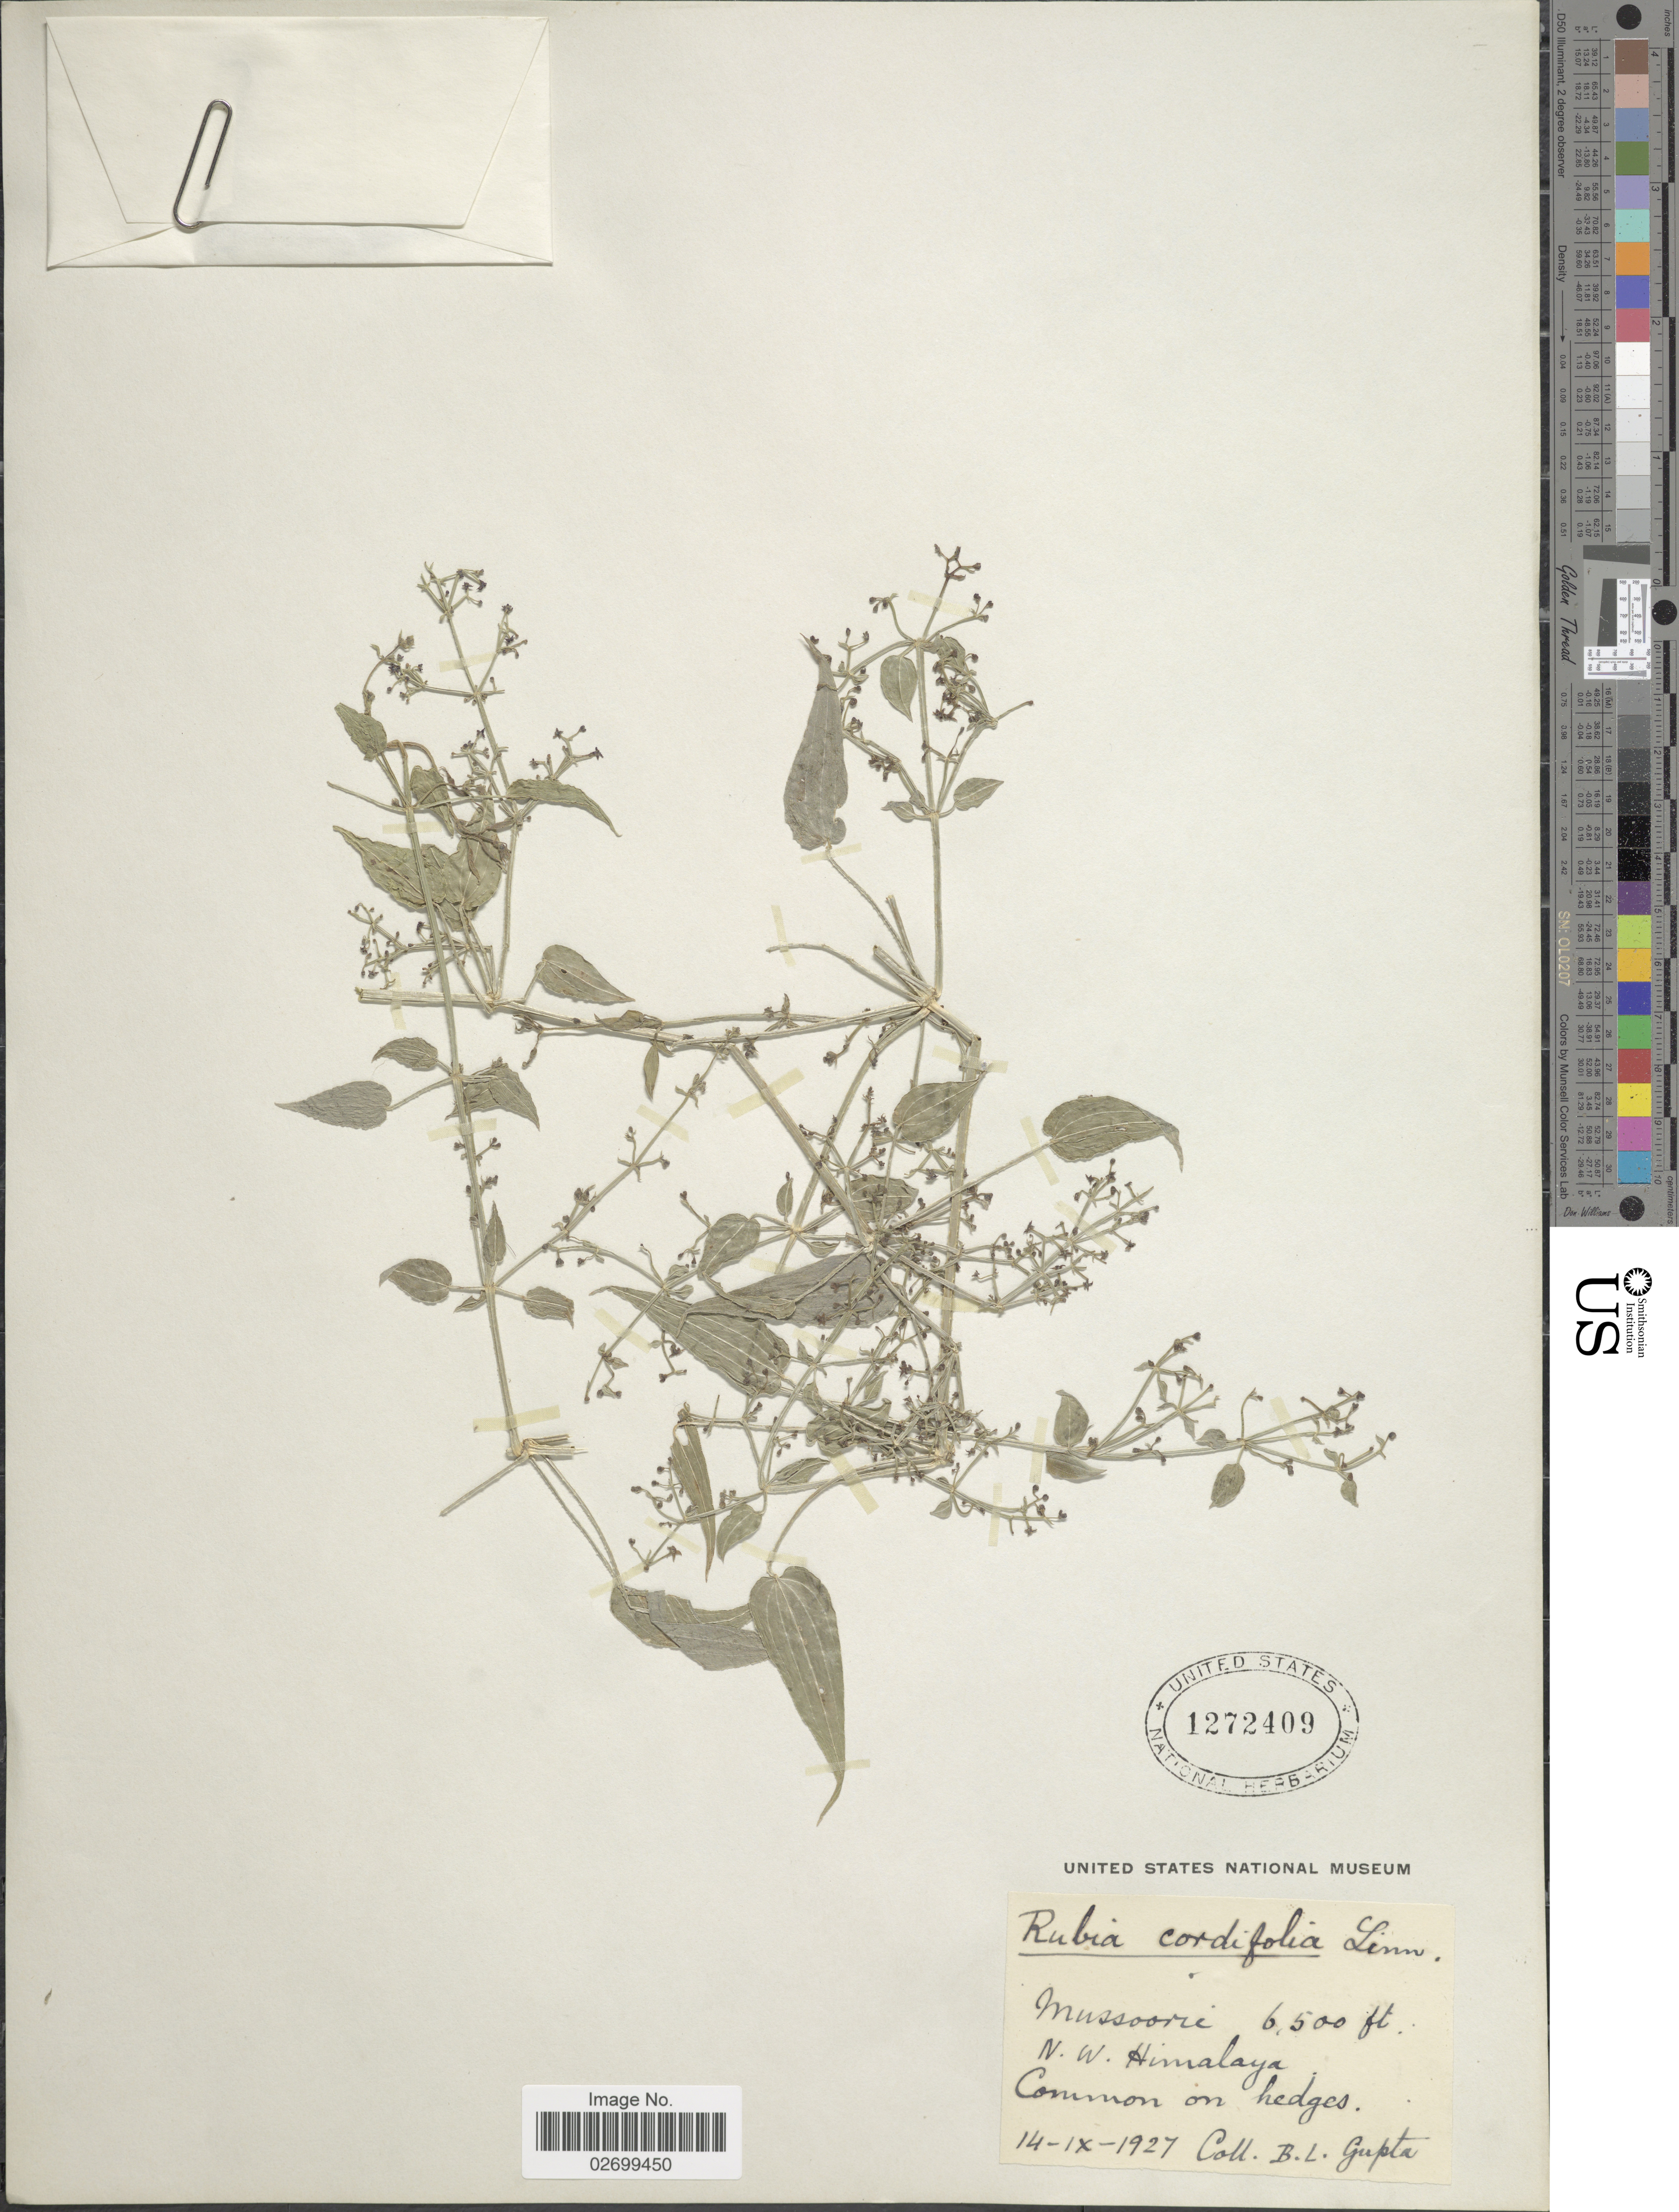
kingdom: Plantae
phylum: Tracheophyta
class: Magnoliopsida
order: Gentianales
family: Rubiaceae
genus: Rubia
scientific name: Rubia cordifolia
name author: L.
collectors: B. L. Gupta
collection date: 1927-09-14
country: India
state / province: Uttarakhand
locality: Mussoorie, N.W. Himalaya.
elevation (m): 1981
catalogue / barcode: US 1272409